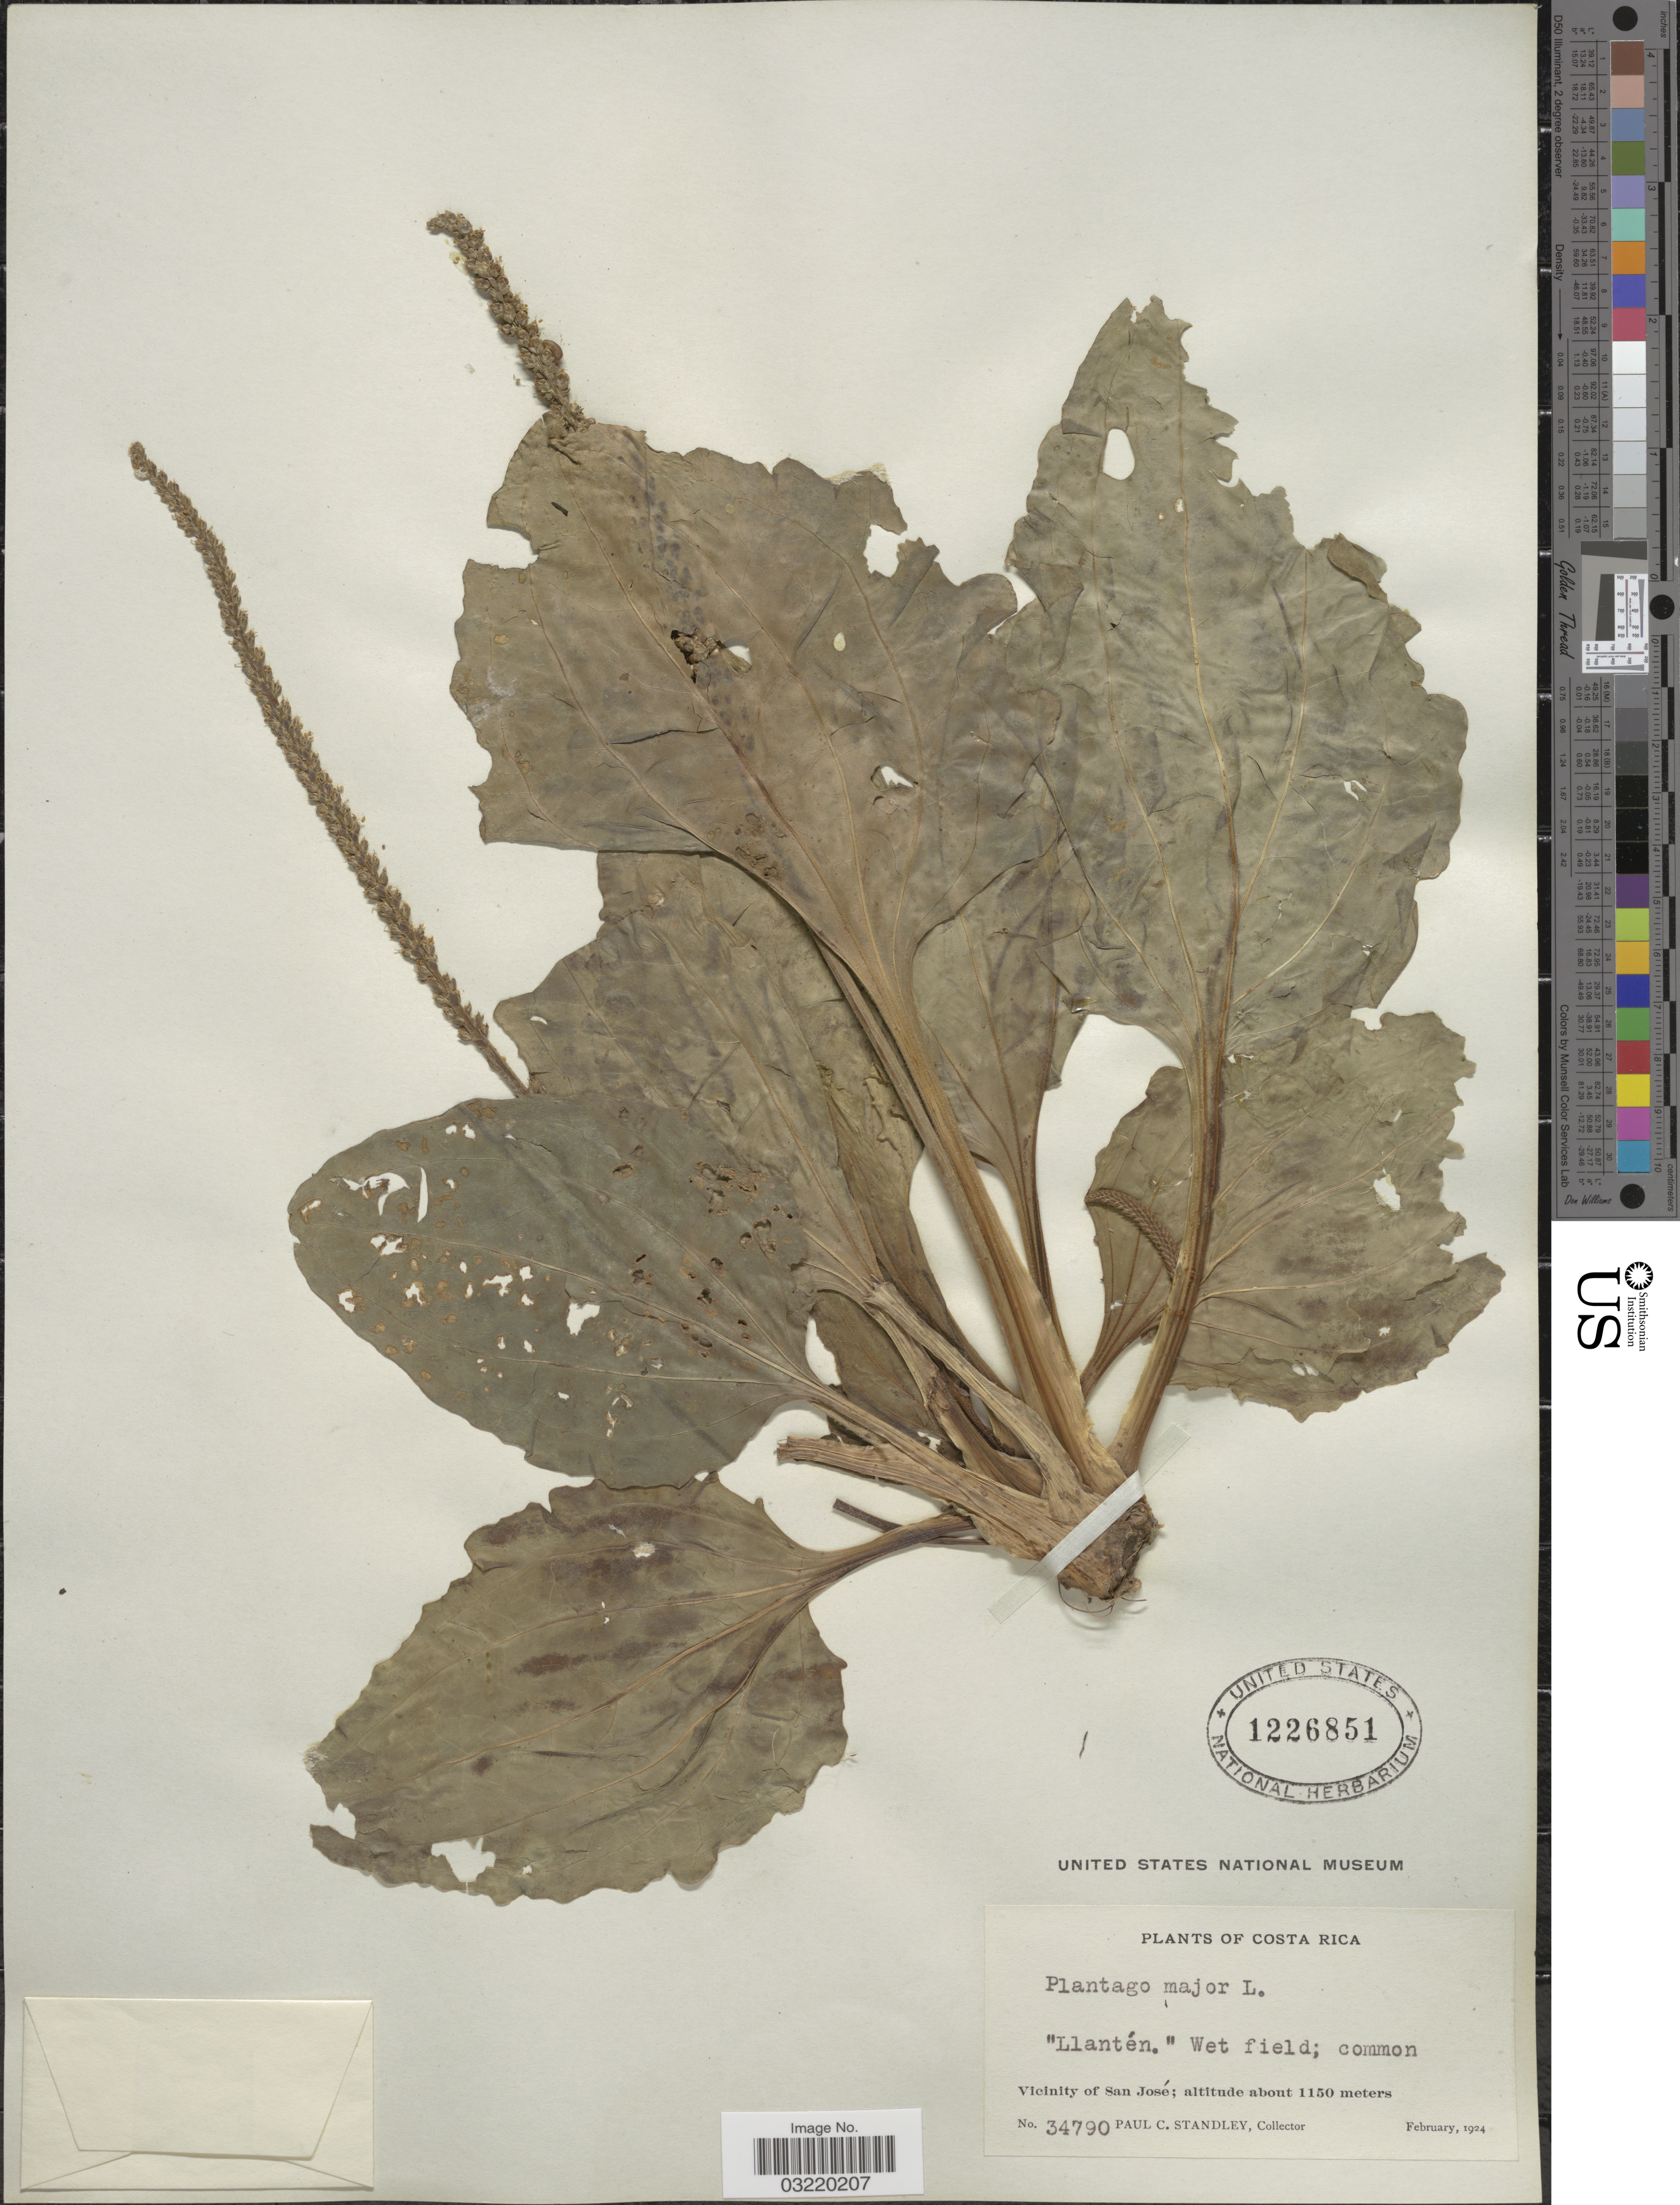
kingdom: Plantae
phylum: Tracheophyta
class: Magnoliopsida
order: Lamiales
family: Plantaginaceae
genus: Plantago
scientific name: Plantago major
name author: L.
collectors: P. C. Standley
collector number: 34790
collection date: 1924-02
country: Costa Rica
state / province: San José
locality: Vicinity of San José.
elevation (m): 1150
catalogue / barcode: US 1226851